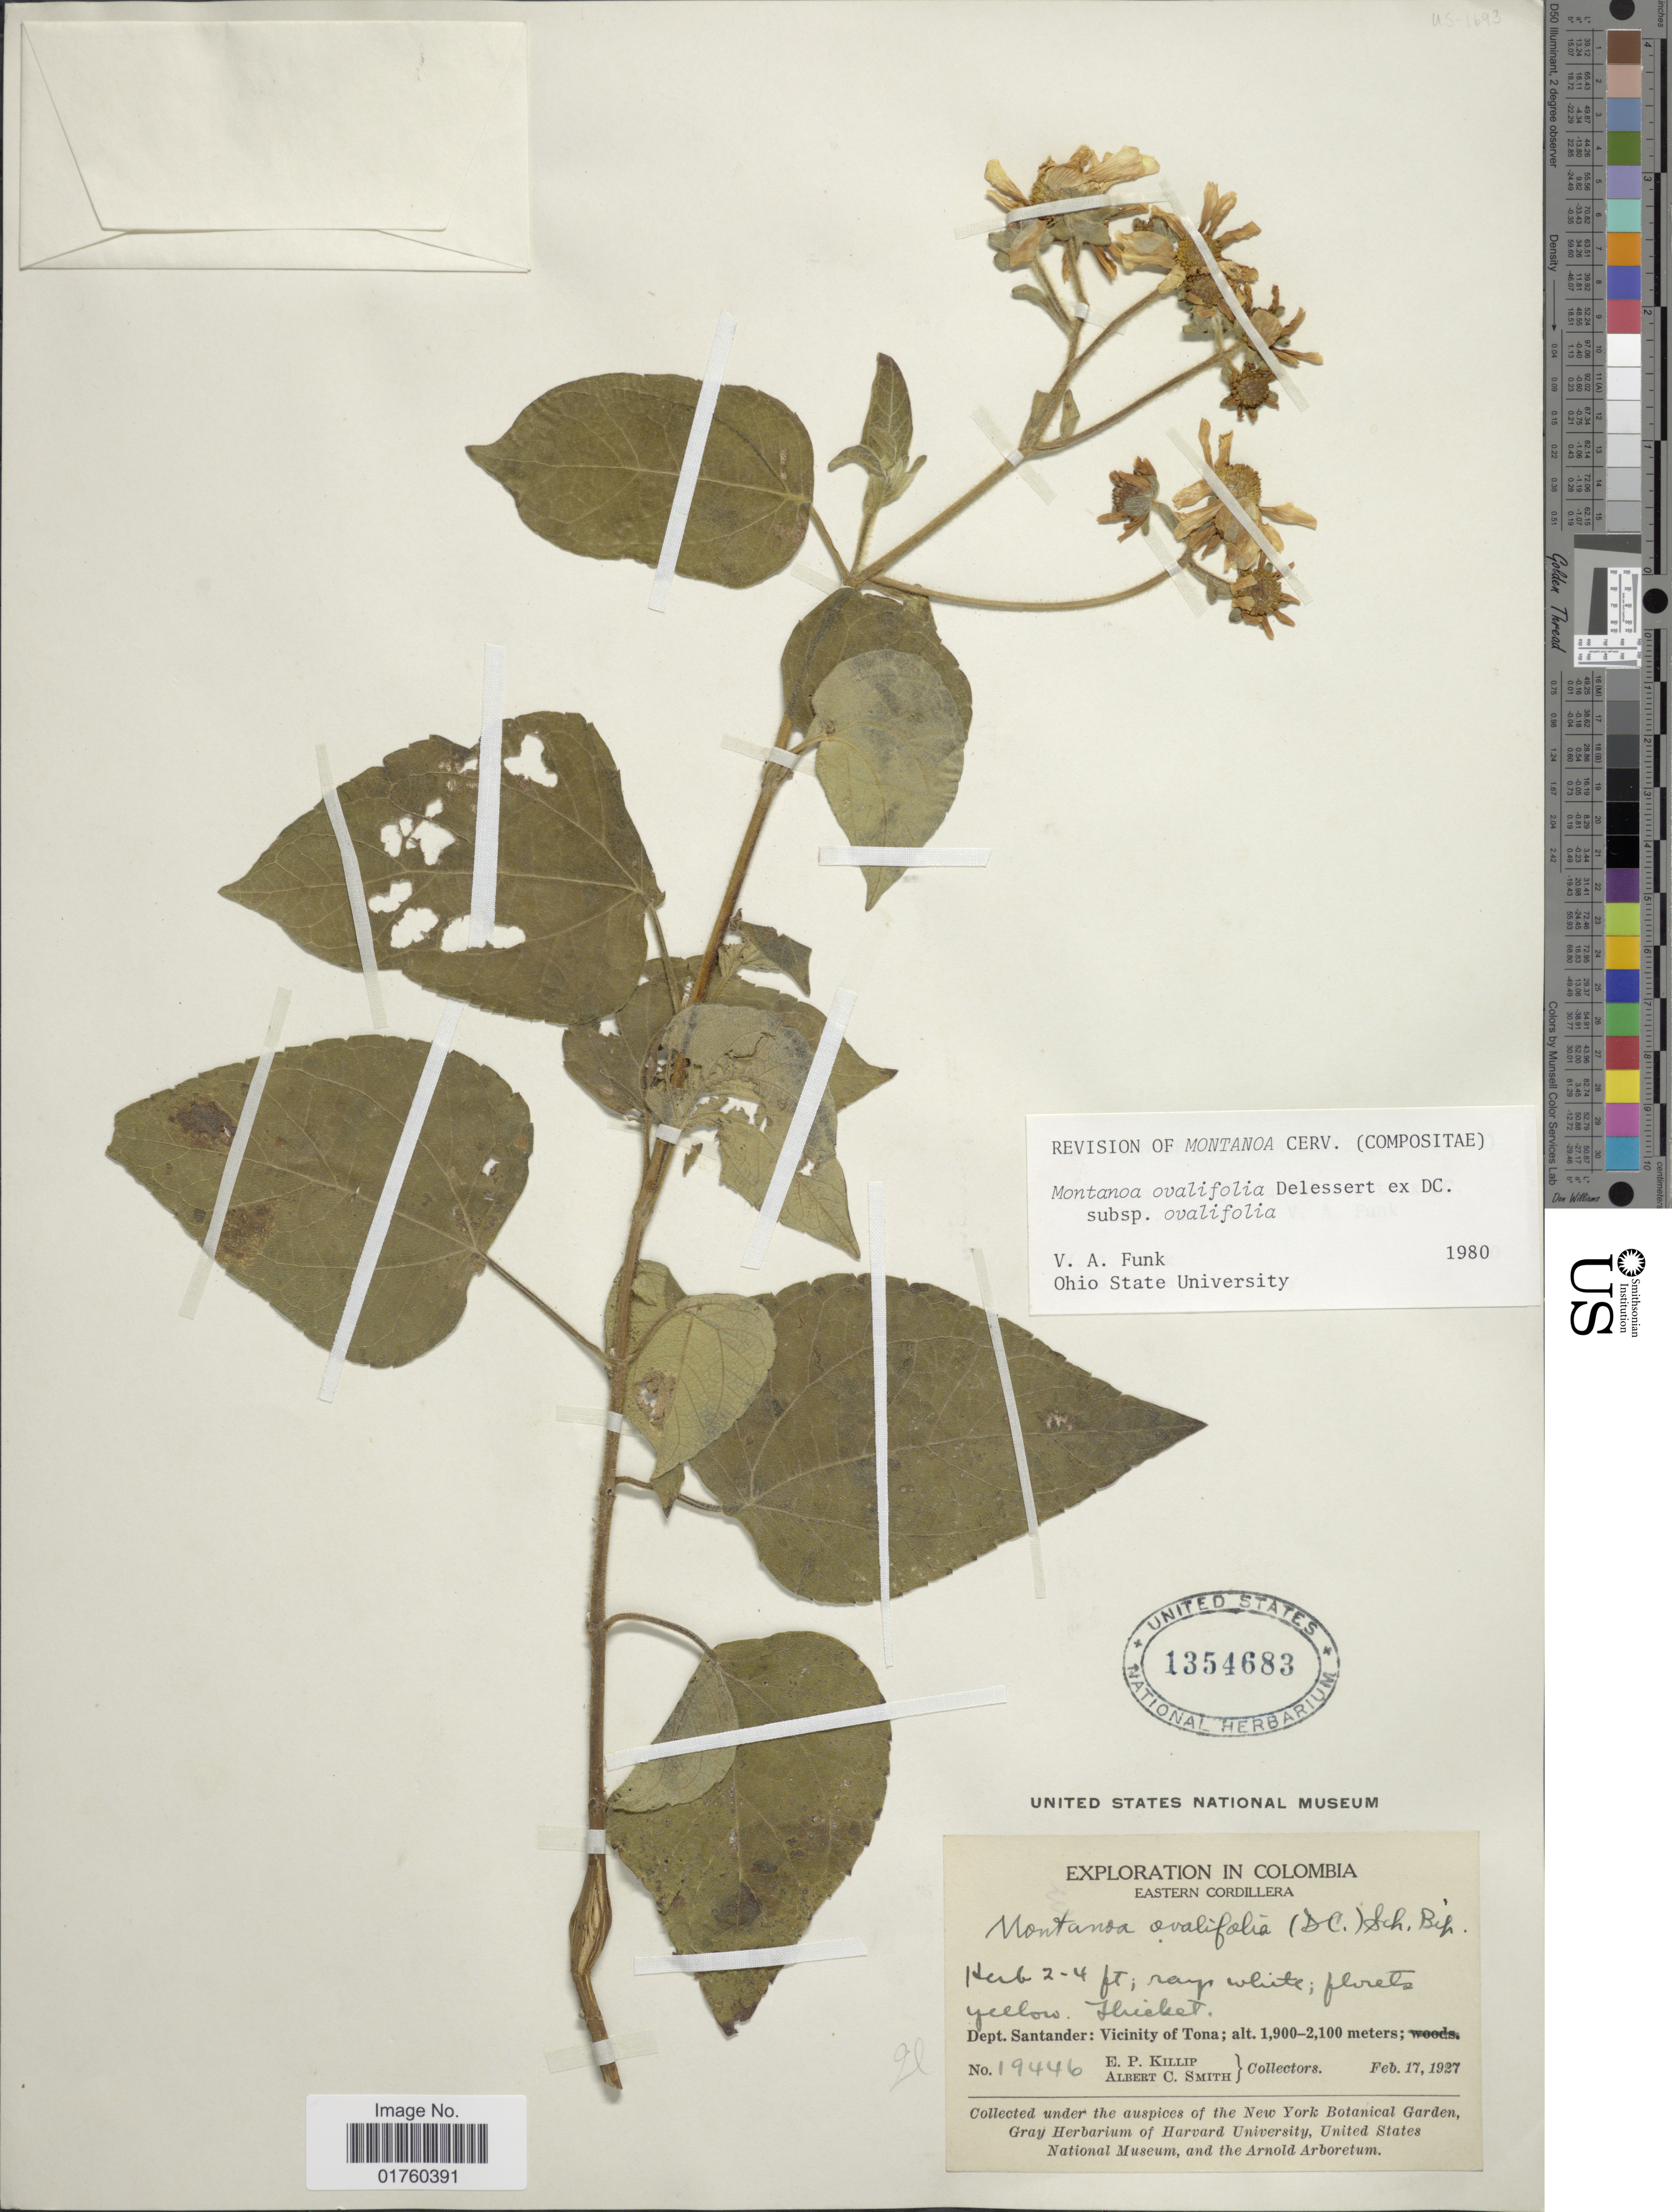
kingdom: Plantae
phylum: Tracheophyta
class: Magnoliopsida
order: Asterales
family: Asteraceae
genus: Montanoa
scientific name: Montanoa ovalifolia subsp. ovalifolia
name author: DC.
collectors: E. P. Killip & A. C. Smith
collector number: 194446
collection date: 1927-02-17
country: Colombia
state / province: Santander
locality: Eastern Cordillera: Vicinity of Tona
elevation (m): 1900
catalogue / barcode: US 1354683